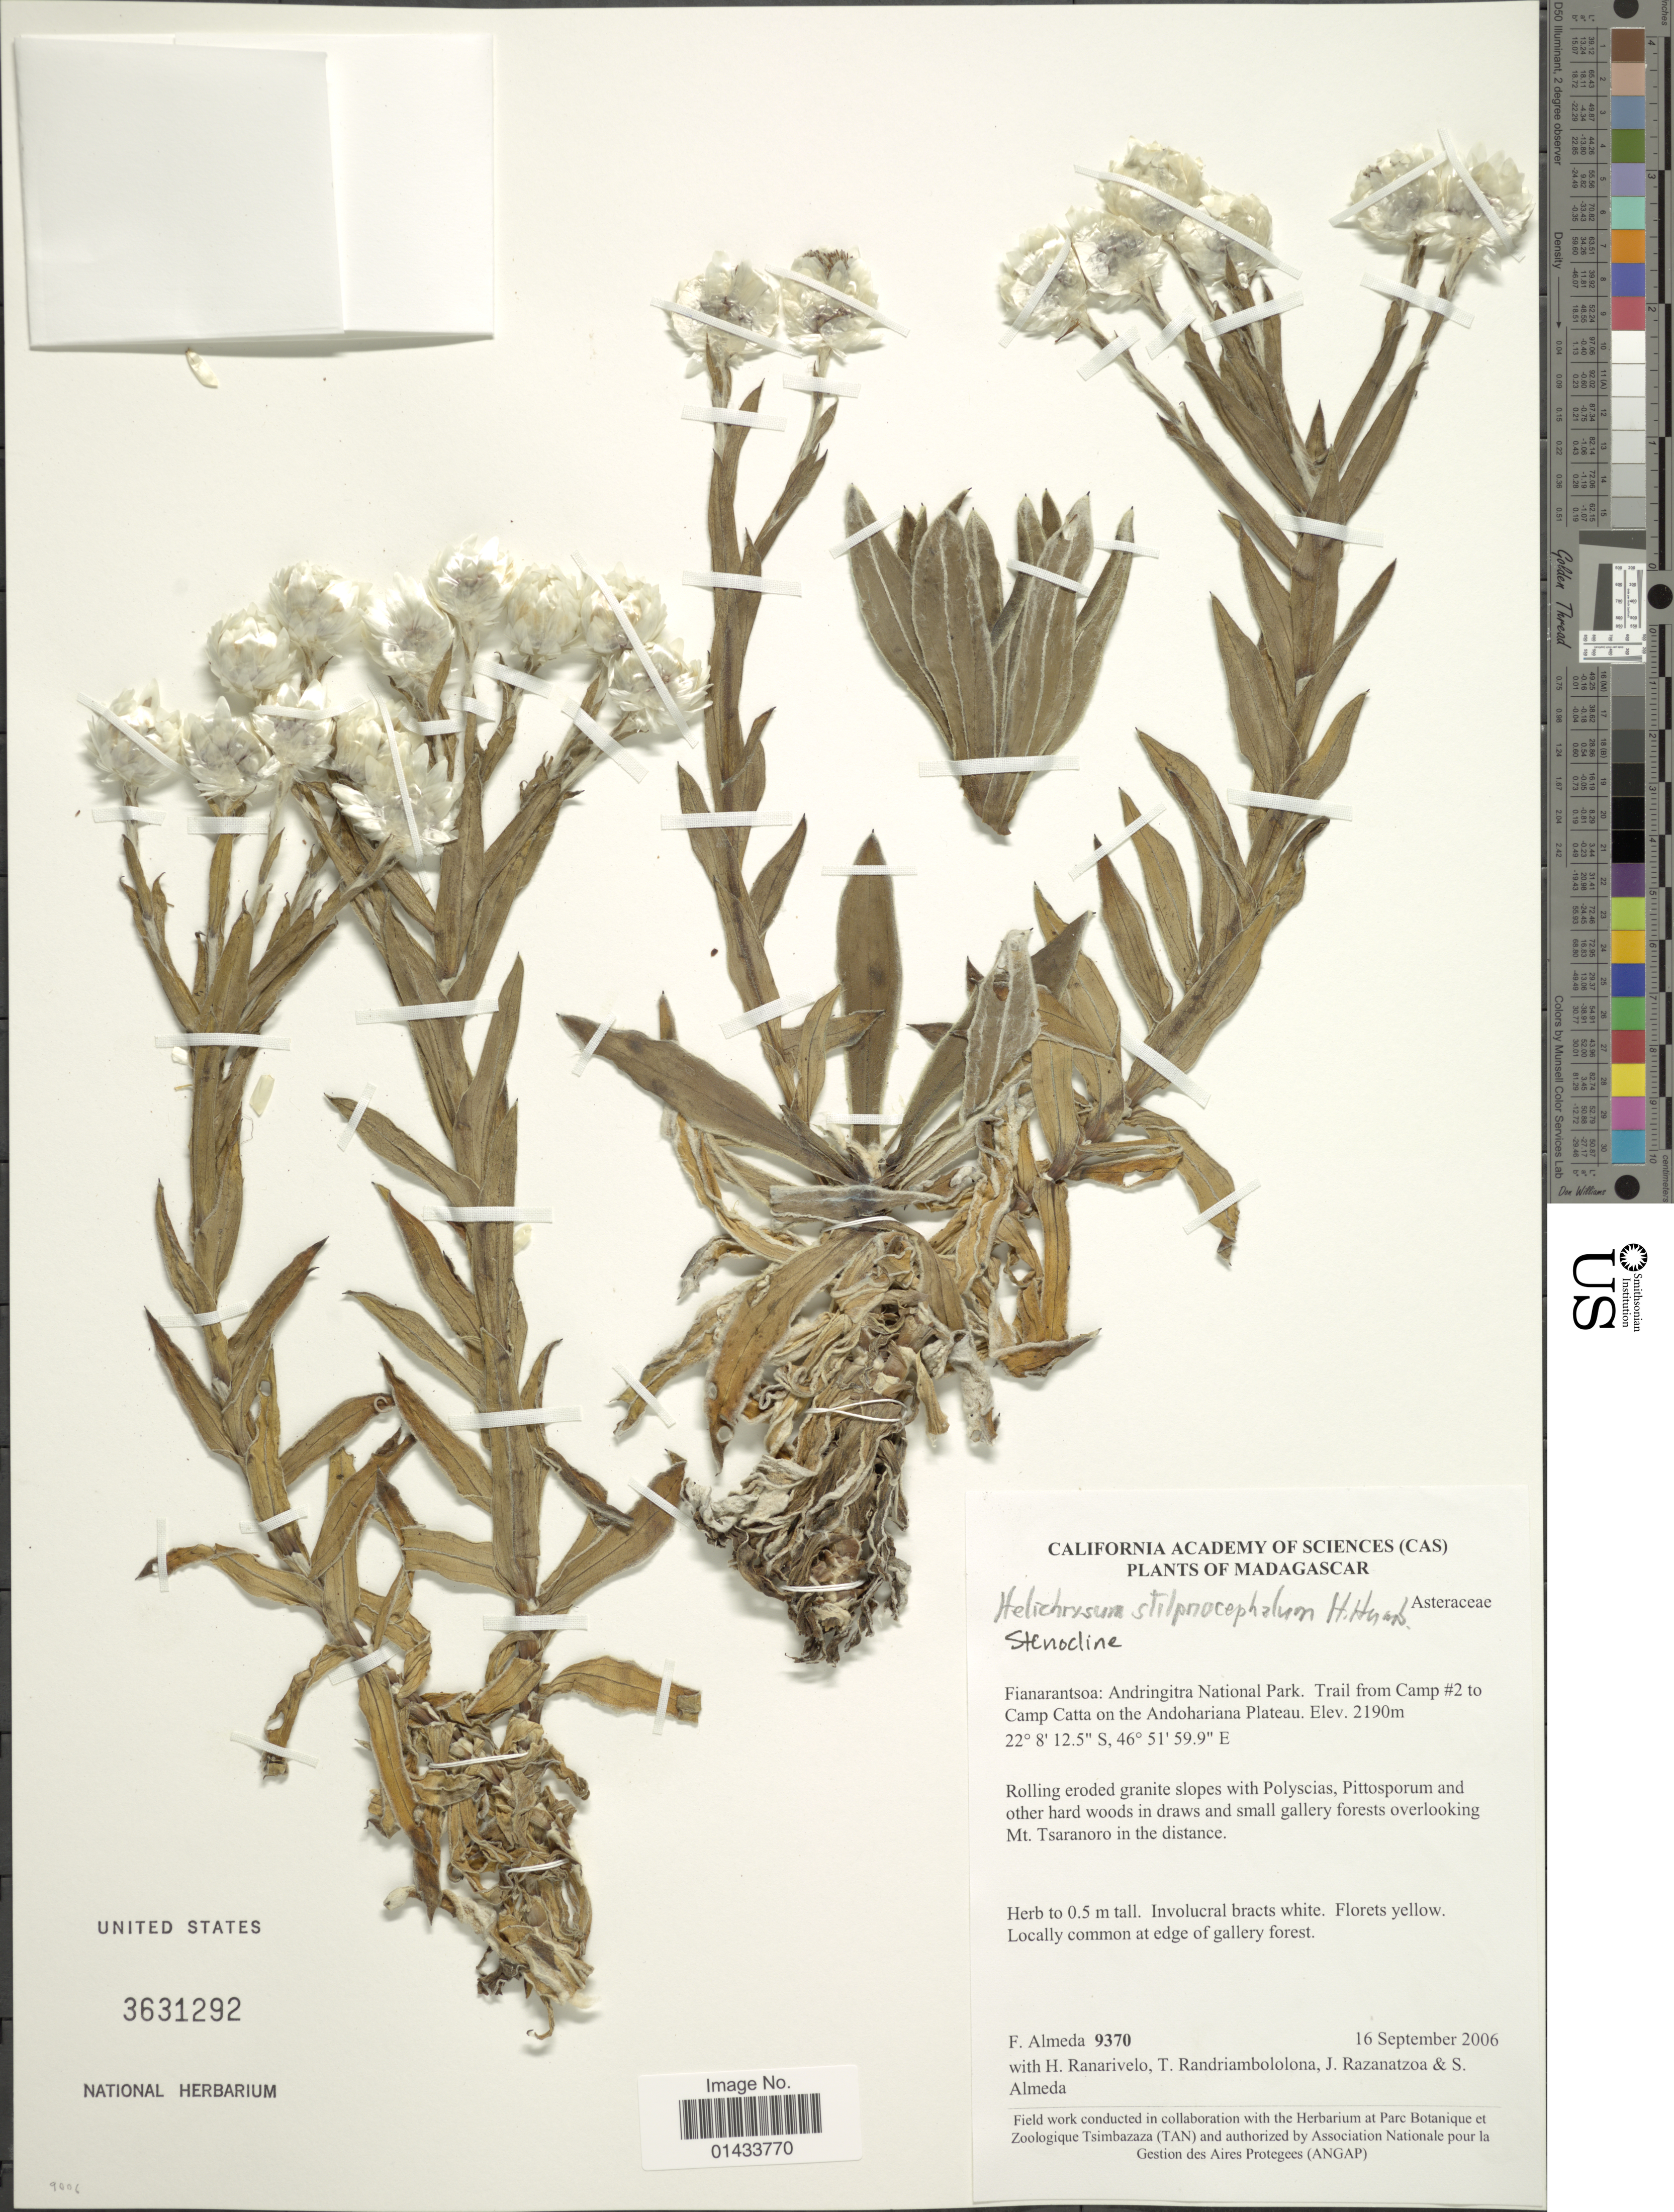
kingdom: Plantae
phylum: Tracheophyta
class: Magnoliopsida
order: Asterales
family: Asteraceae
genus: Helichrysum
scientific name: Helichrysum stilpnocephalum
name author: Humbert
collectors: F. Almeda, H. Ranarivelo, T. Randriambololona, J. Razanatsoa & S. Almeda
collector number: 9370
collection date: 2006-09-16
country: Madagascar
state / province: Haute Matsiatra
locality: Fianarantsoa: Andringitra National Park, Trail from Camp #2 to camp Catta on the Andohariana Plateau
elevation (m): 2190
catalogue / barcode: US 3631292